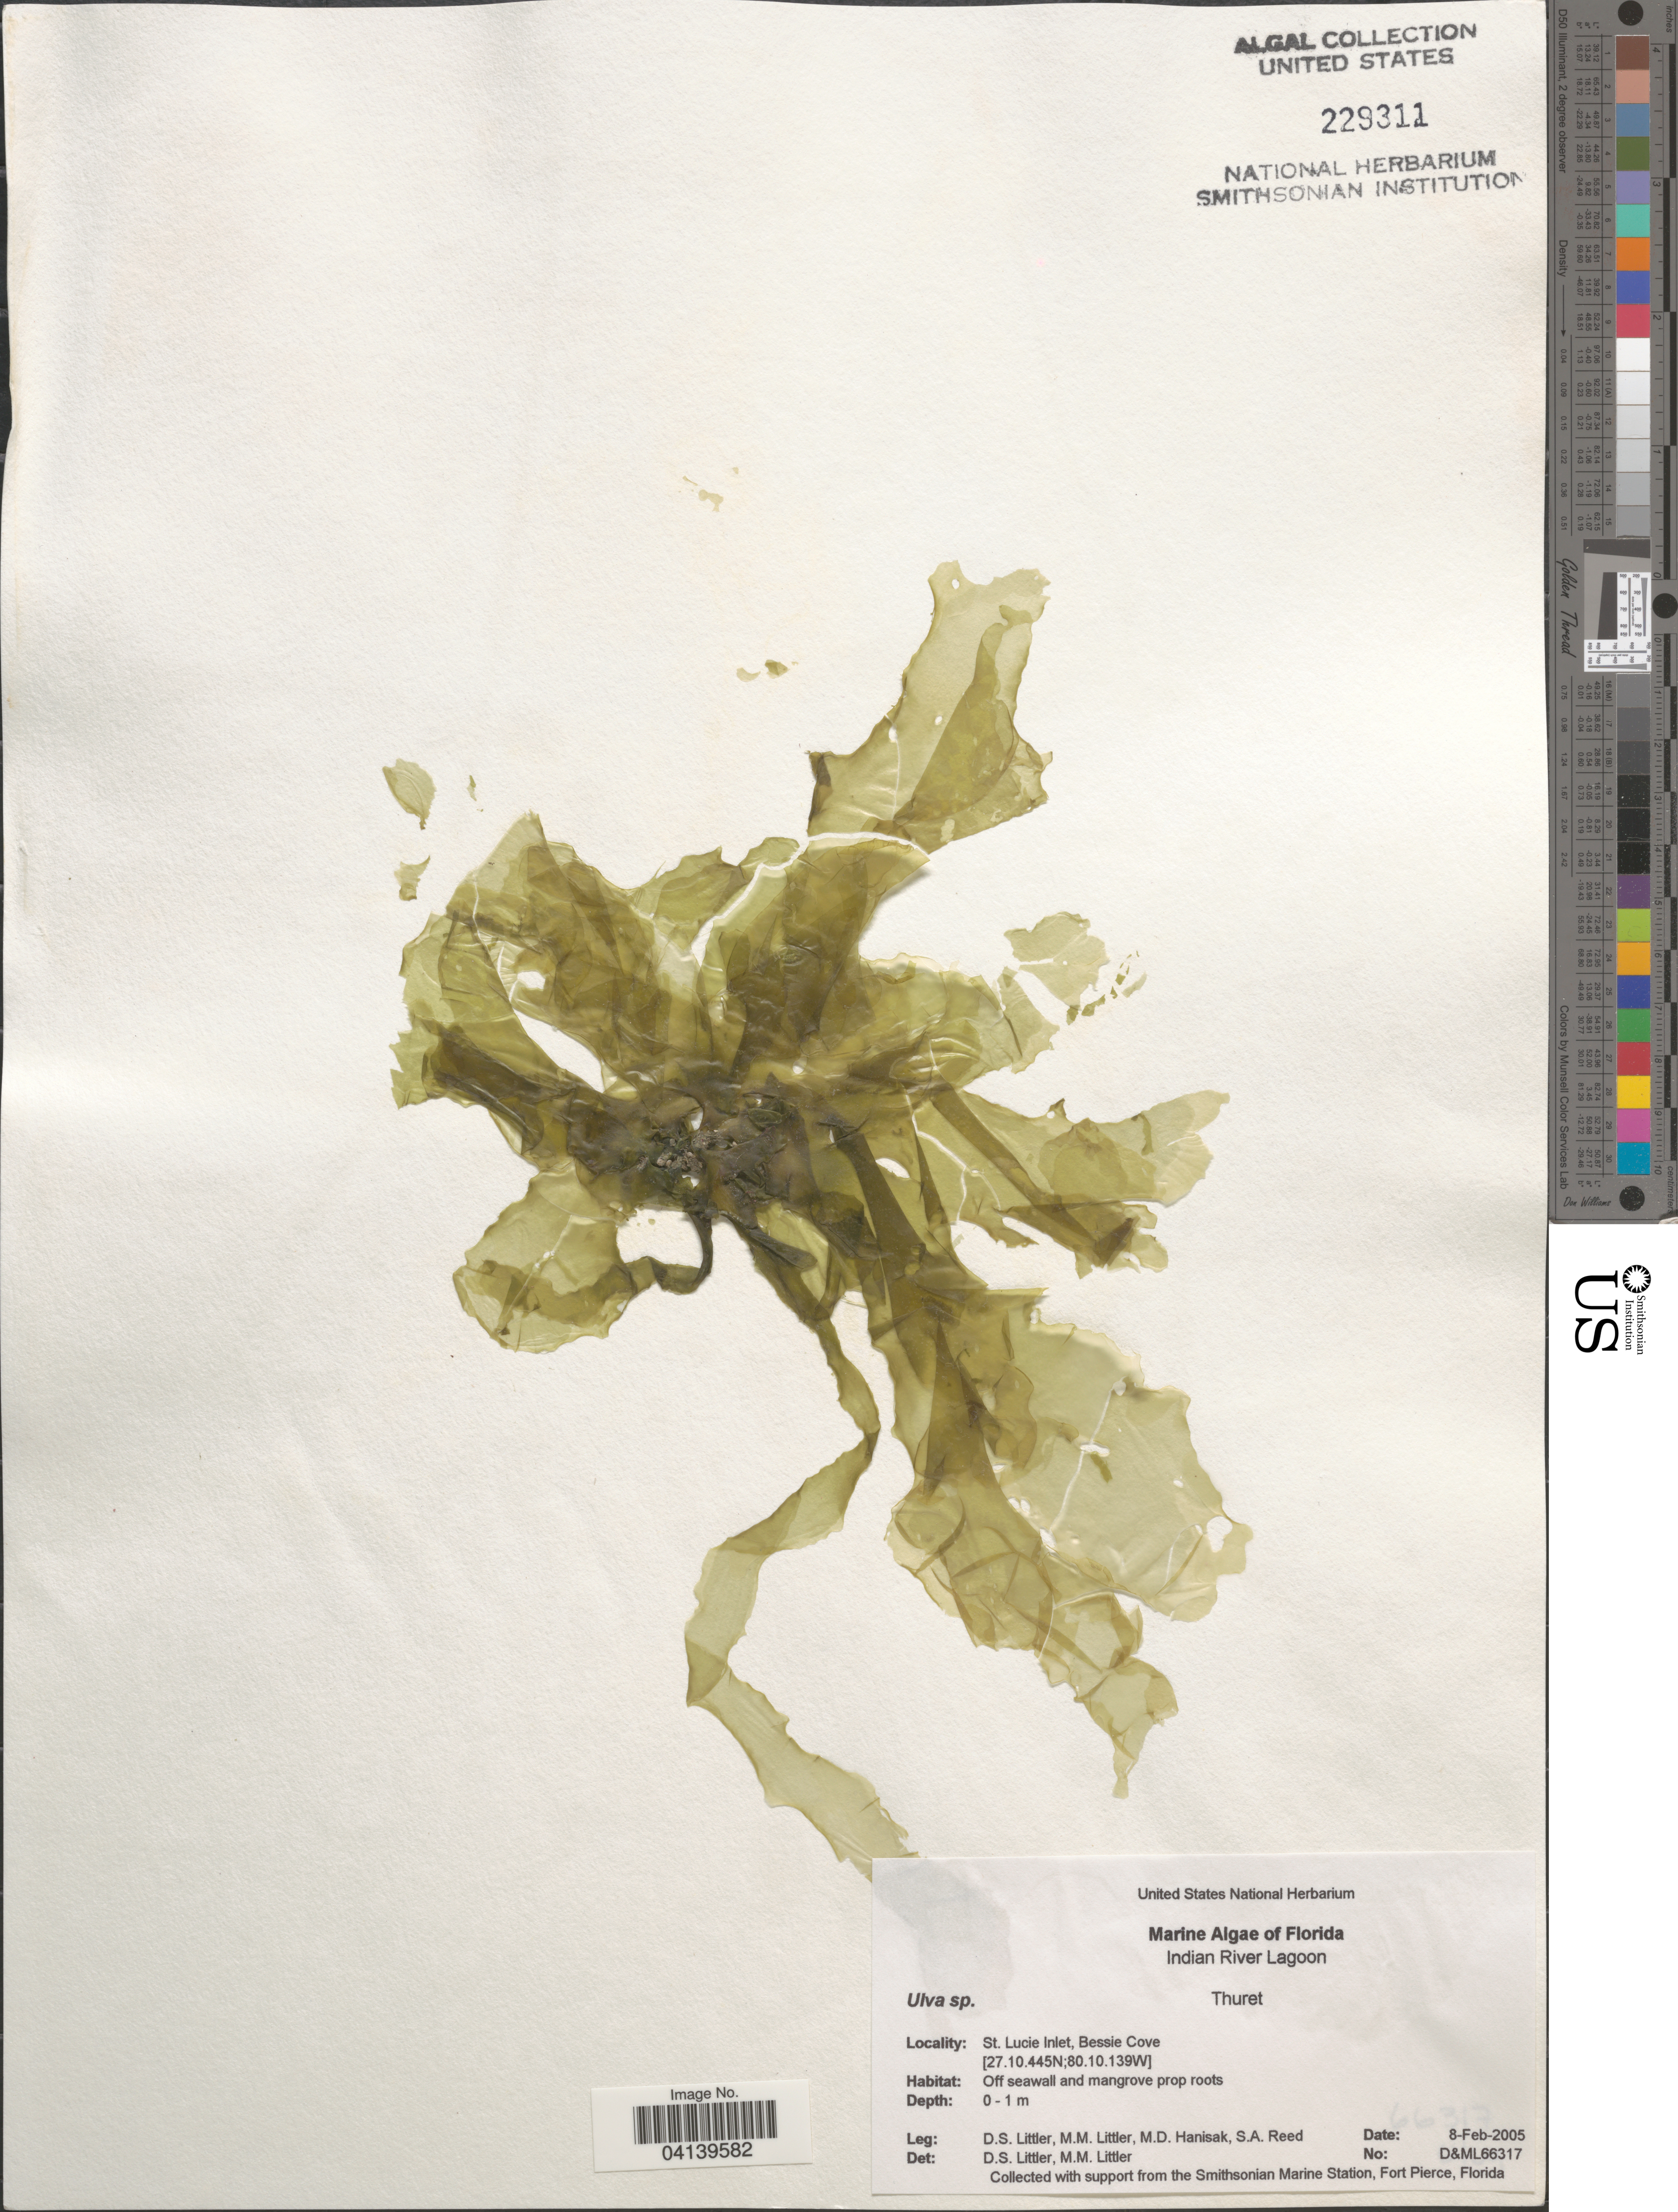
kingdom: Plantae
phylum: Chlorophyta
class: Ulvophyceae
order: Ulvales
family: Ulvaceae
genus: Ulva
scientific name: Ulva sp.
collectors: D. S. Littler, M. Hanisak & S. Reed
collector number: D&ML66317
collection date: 2005-02-08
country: United States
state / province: Florida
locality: Indian River Lagoon. St. Lucie Inlet, Bessie Cove.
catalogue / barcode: US 229311